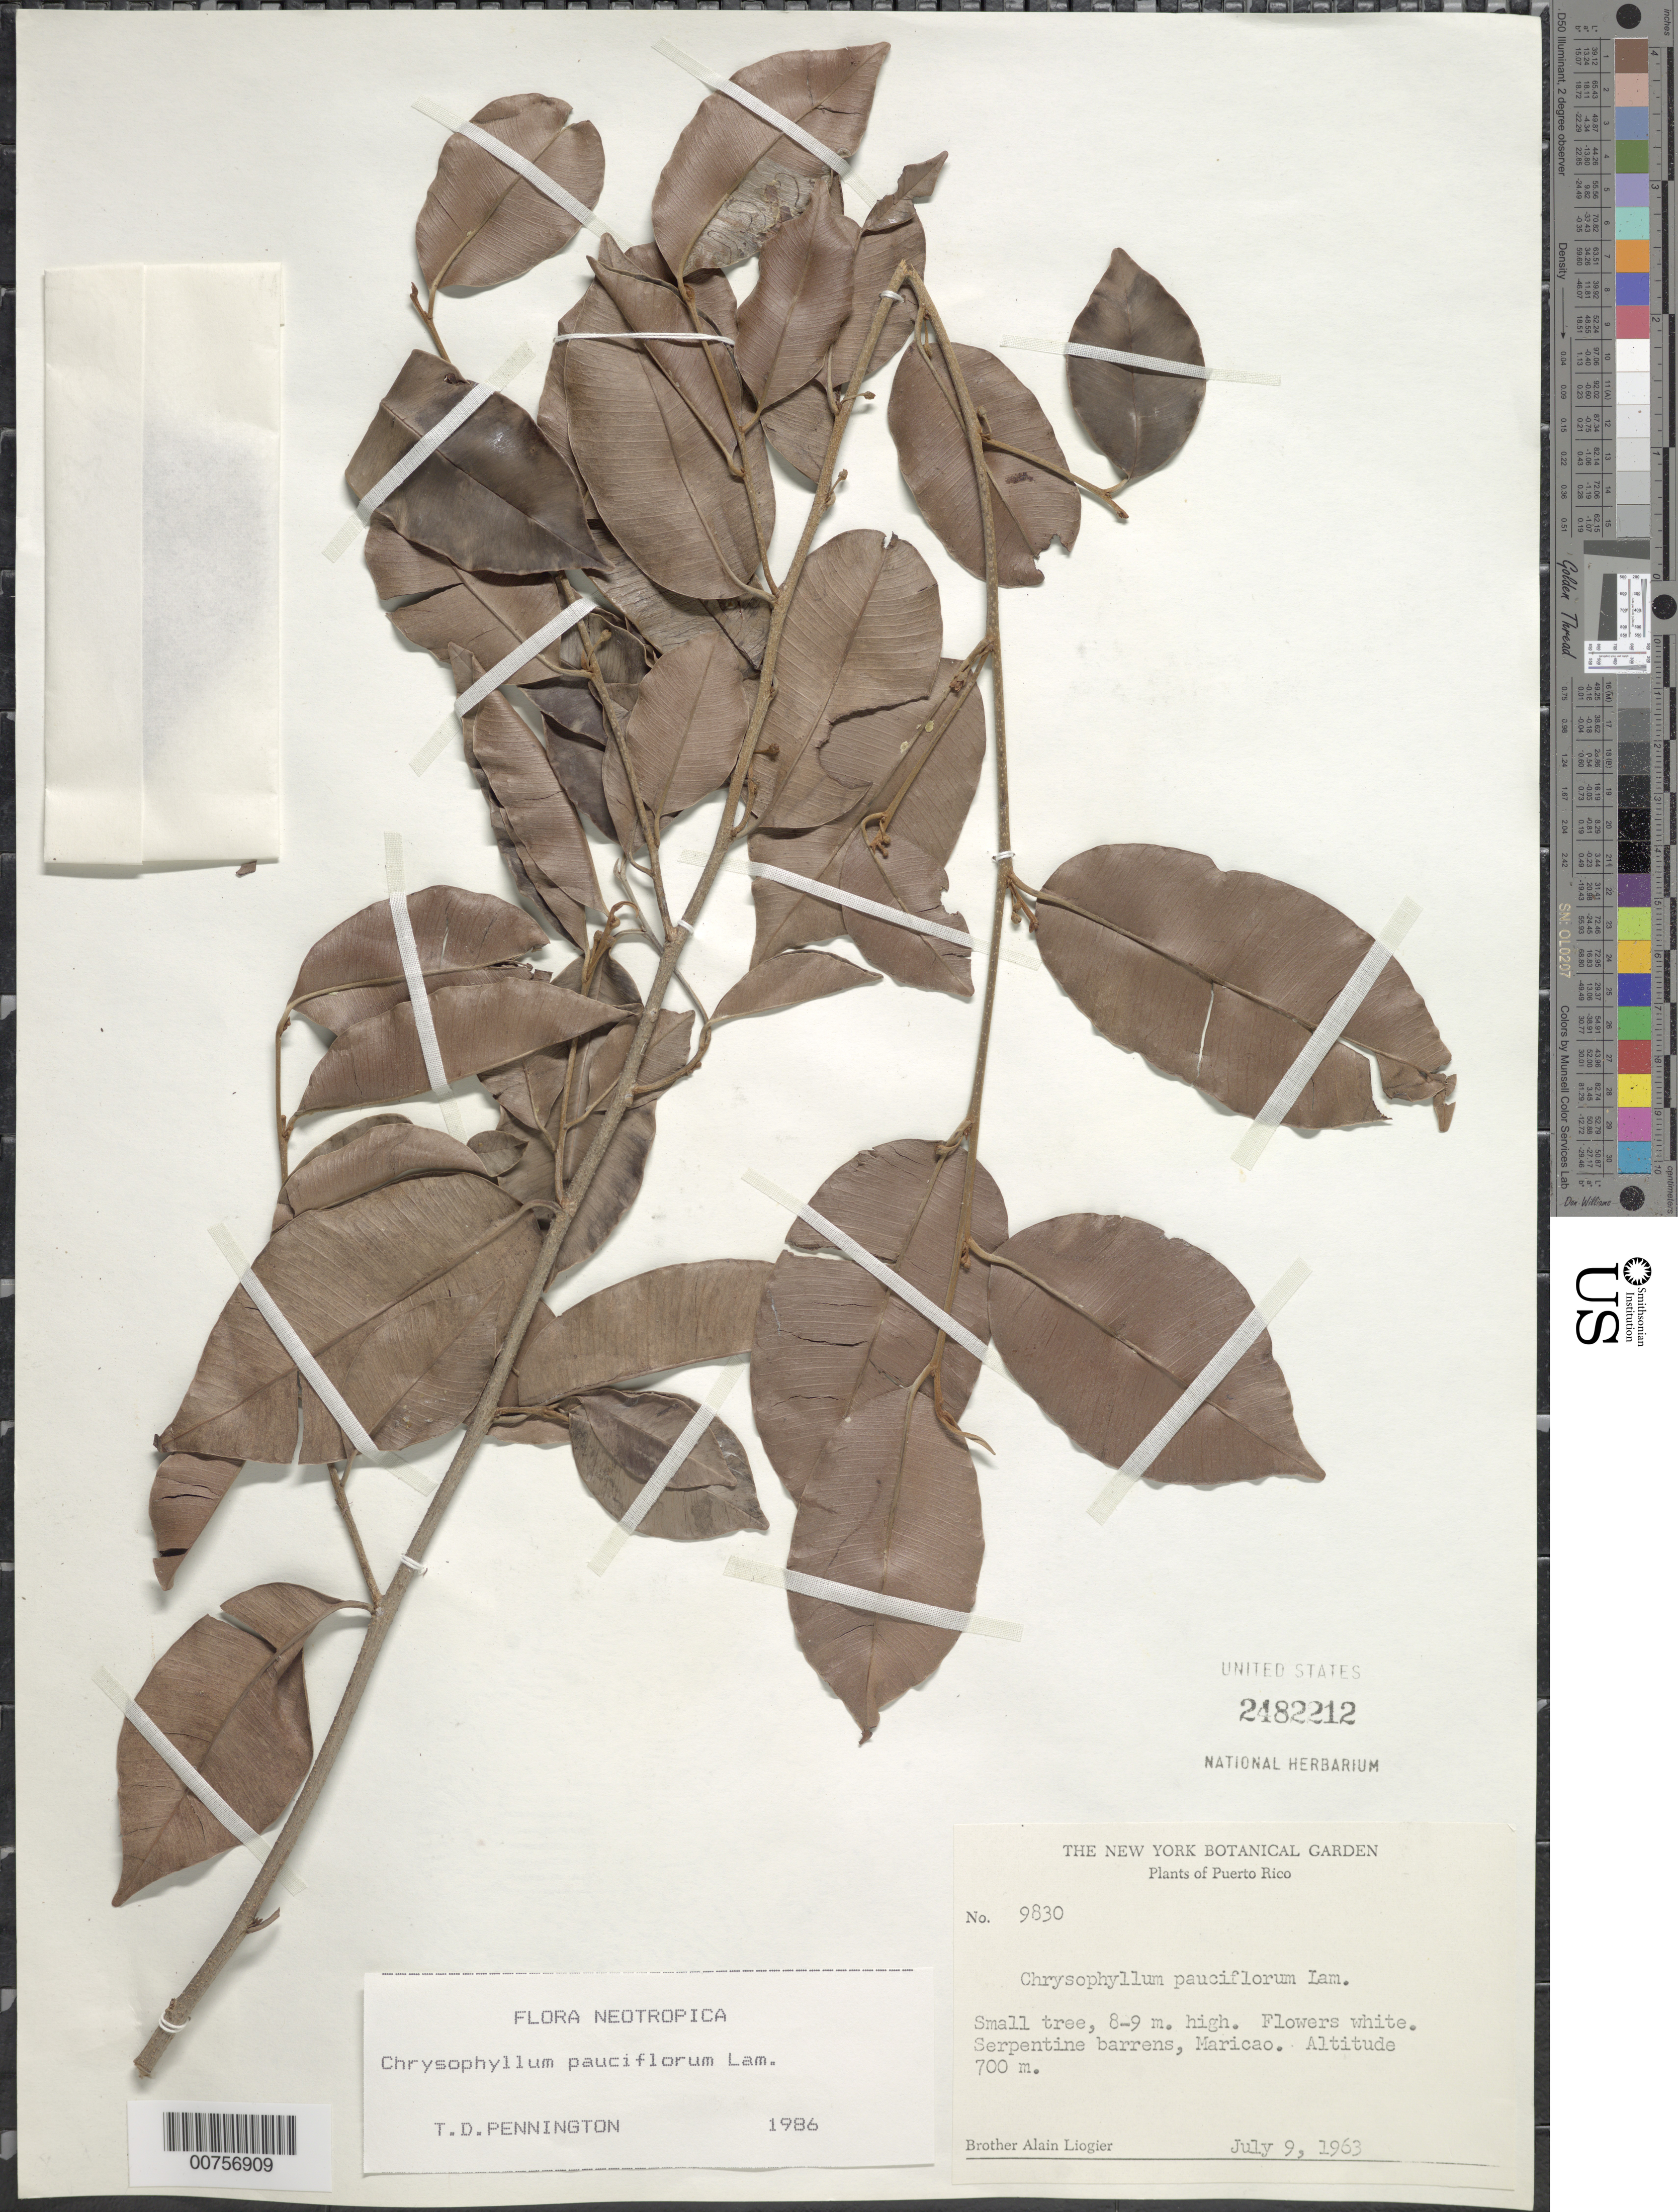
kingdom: Plantae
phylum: Tracheophyta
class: Magnoliopsida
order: Ericales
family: Sapotaceae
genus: Chrysophyllum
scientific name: Chrysophyllum pauciflorum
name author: Lam.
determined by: Pennington, T. D., (K)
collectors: A. H. Liogier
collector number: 9830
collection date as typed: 09 Jul 1963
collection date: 1963-07-09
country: Puerto Rico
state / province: Maricao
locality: Maricao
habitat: Serpentine barrens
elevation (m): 700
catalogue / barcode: US 2482212